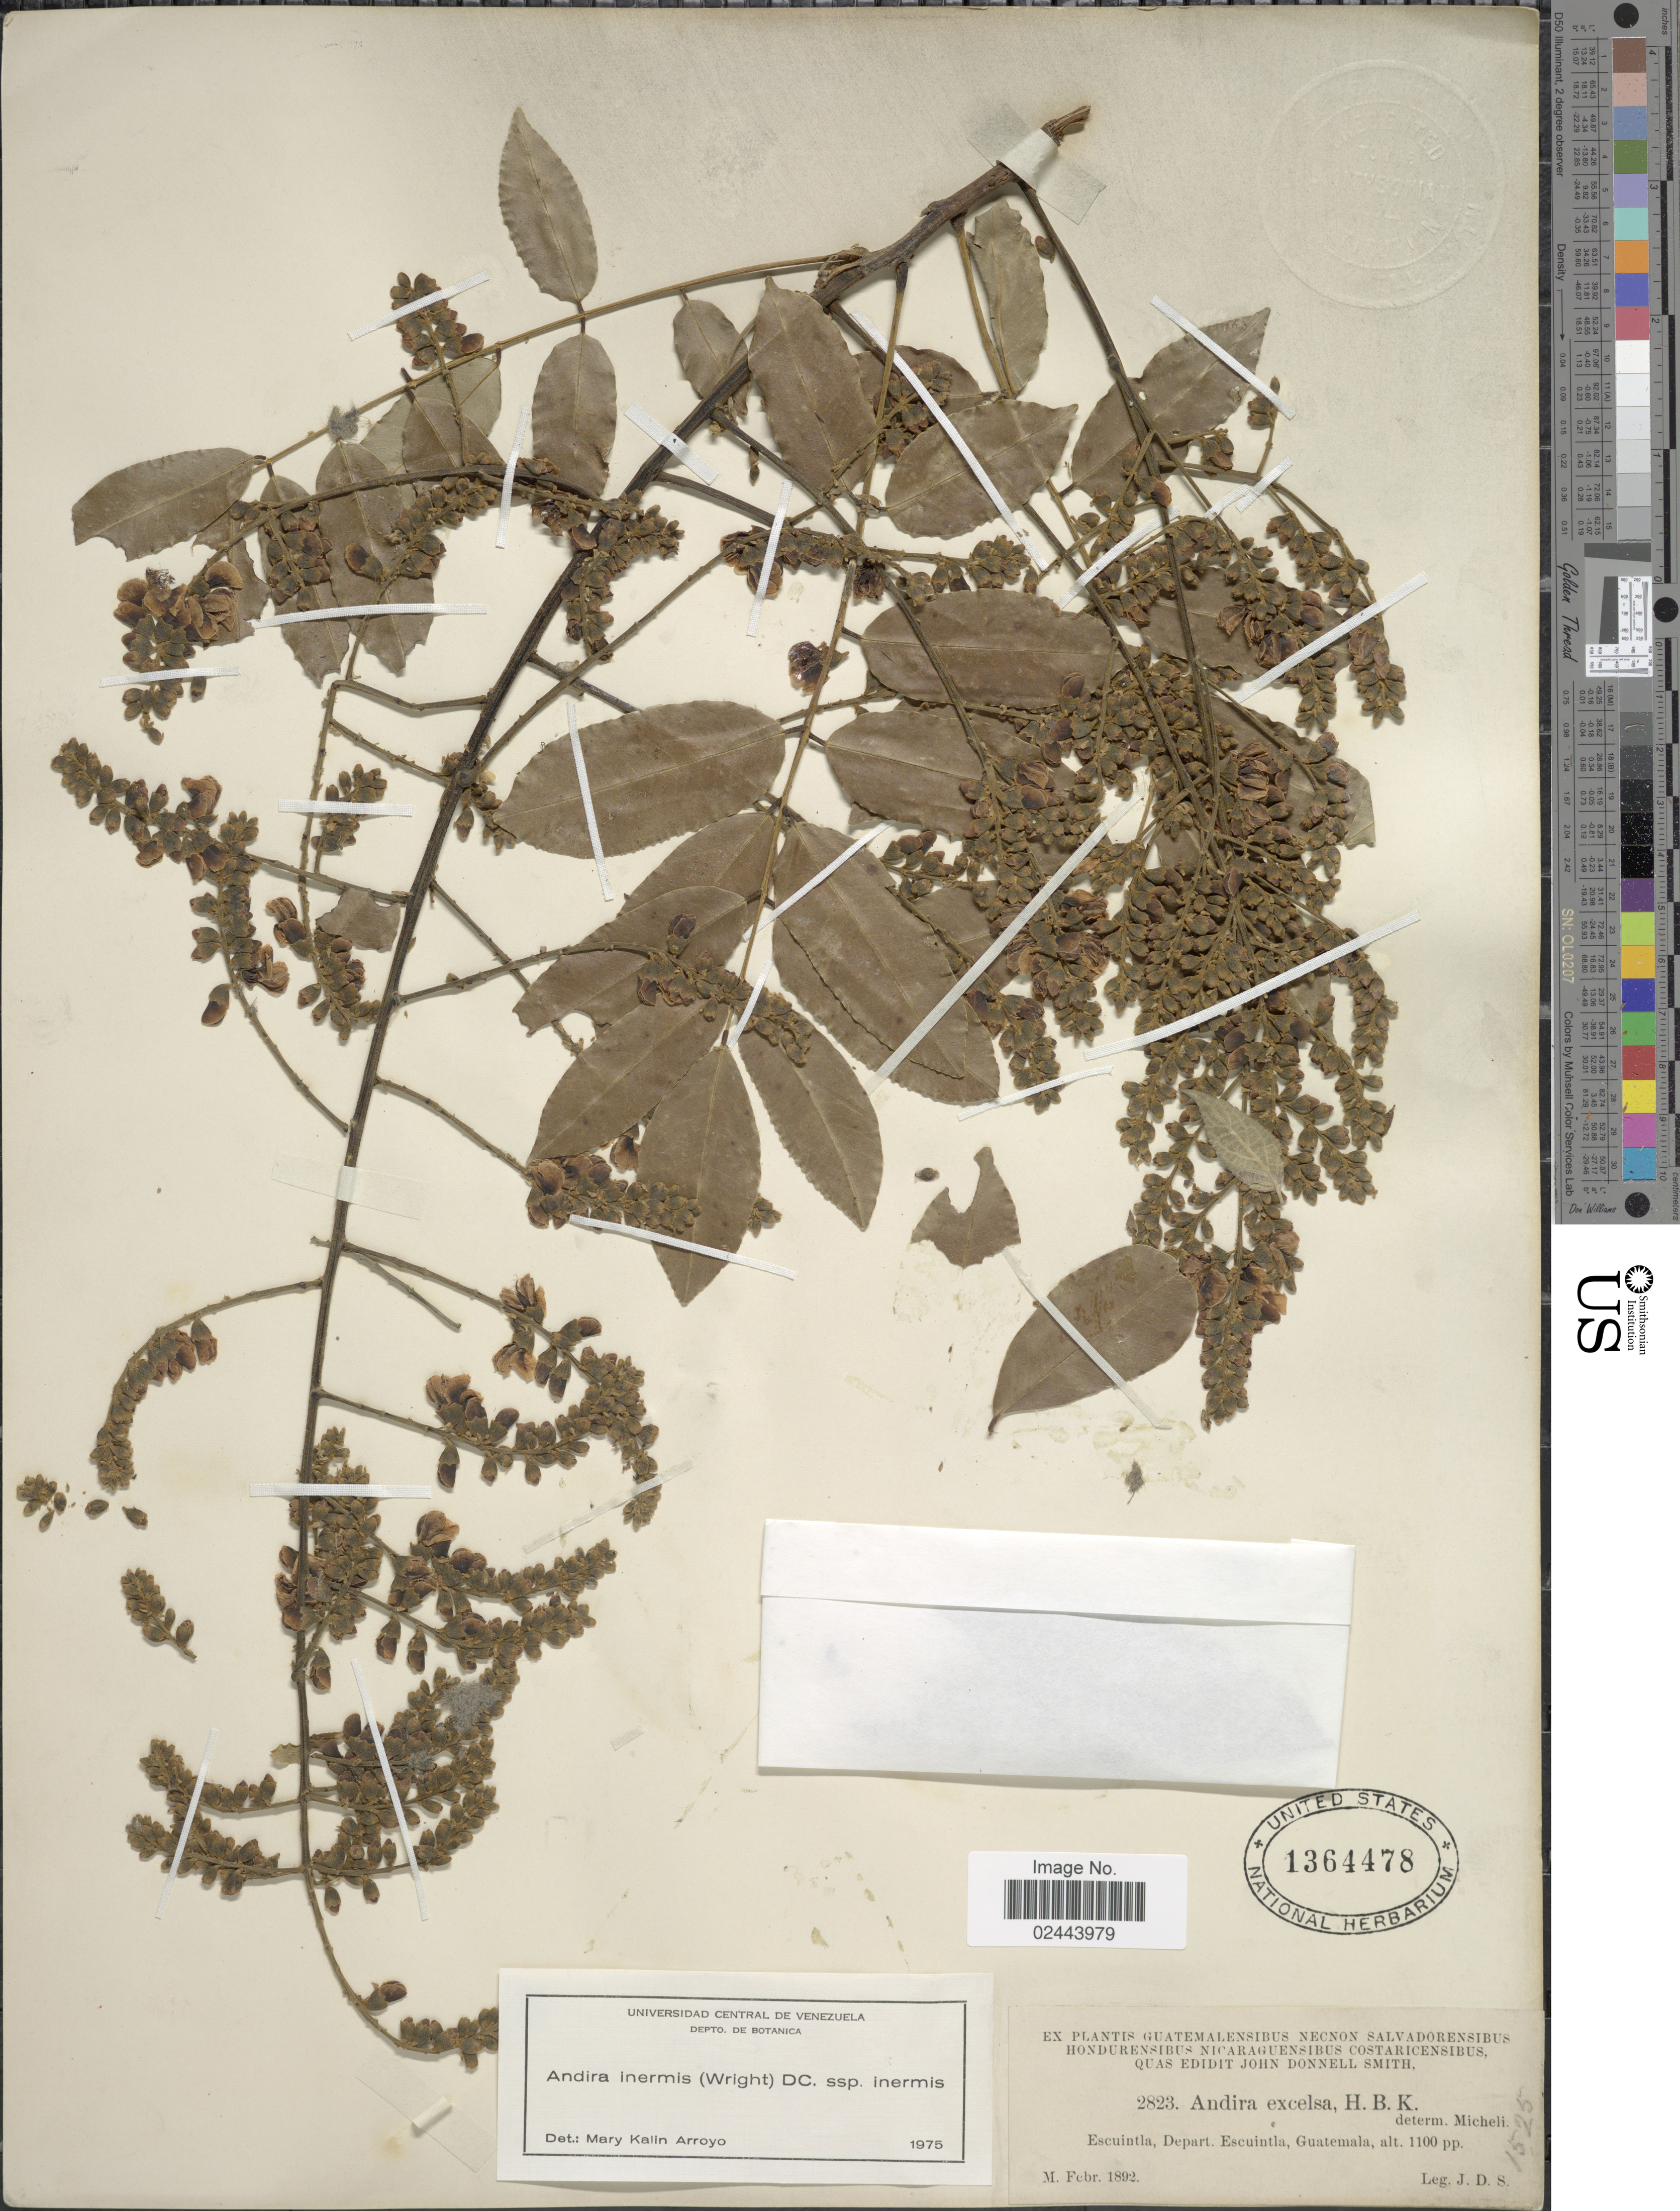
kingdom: Plantae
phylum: Tracheophyta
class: Magnoliopsida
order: Fabales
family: Fabaceae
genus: Andira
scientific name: Andira inermis subsp. inermis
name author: (W. Wright) Kunth ex DC.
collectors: J. Donnell Smith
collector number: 2823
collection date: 1892-02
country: Guatemala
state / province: Escuintla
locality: Escuintla, Depart. Escuintla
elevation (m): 335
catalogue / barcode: US 1364478